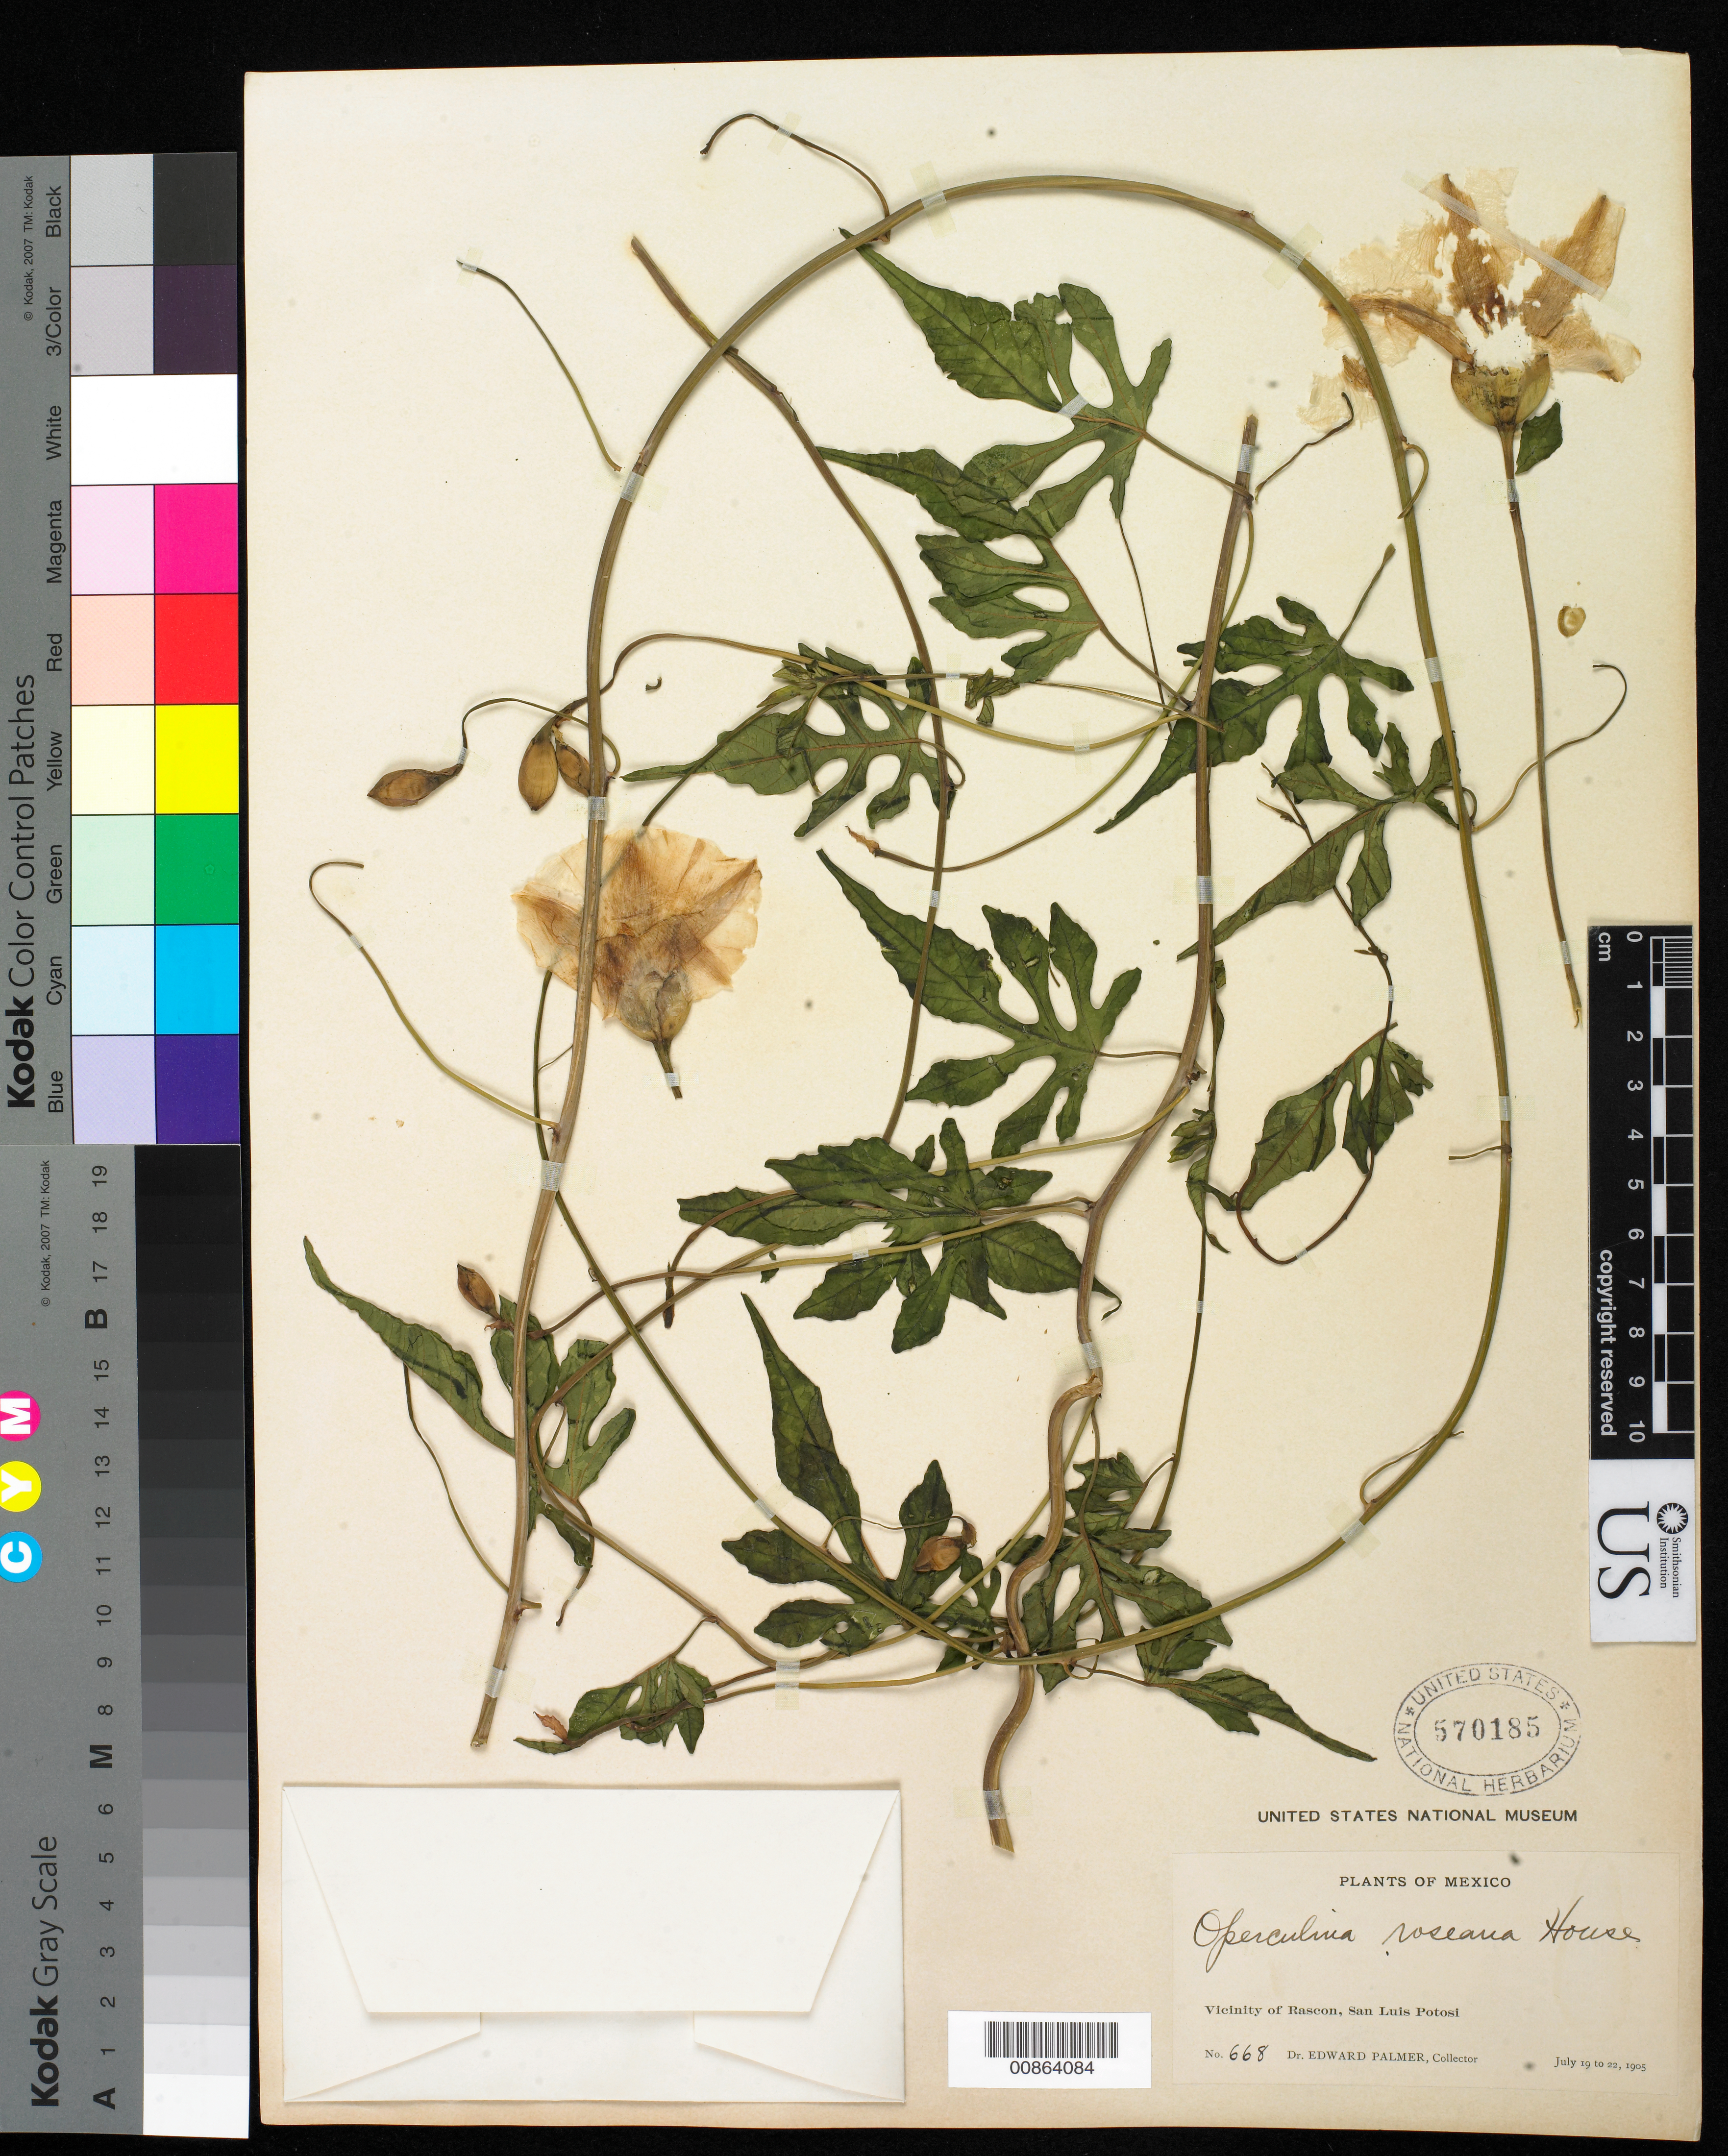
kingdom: Plantae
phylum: Tracheophyta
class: Magnoliopsida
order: Solanales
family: Convolvulaceae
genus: Operculina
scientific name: Operculina roseana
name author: House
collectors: E. Palmer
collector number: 668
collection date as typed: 19 Jul 1905 to 22 Jul 1905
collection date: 1905-07-19/1905-07-22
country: Mexico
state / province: San Luis Potosí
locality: Vicinity of Rascón, San Luis Potosí.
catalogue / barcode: US 570185